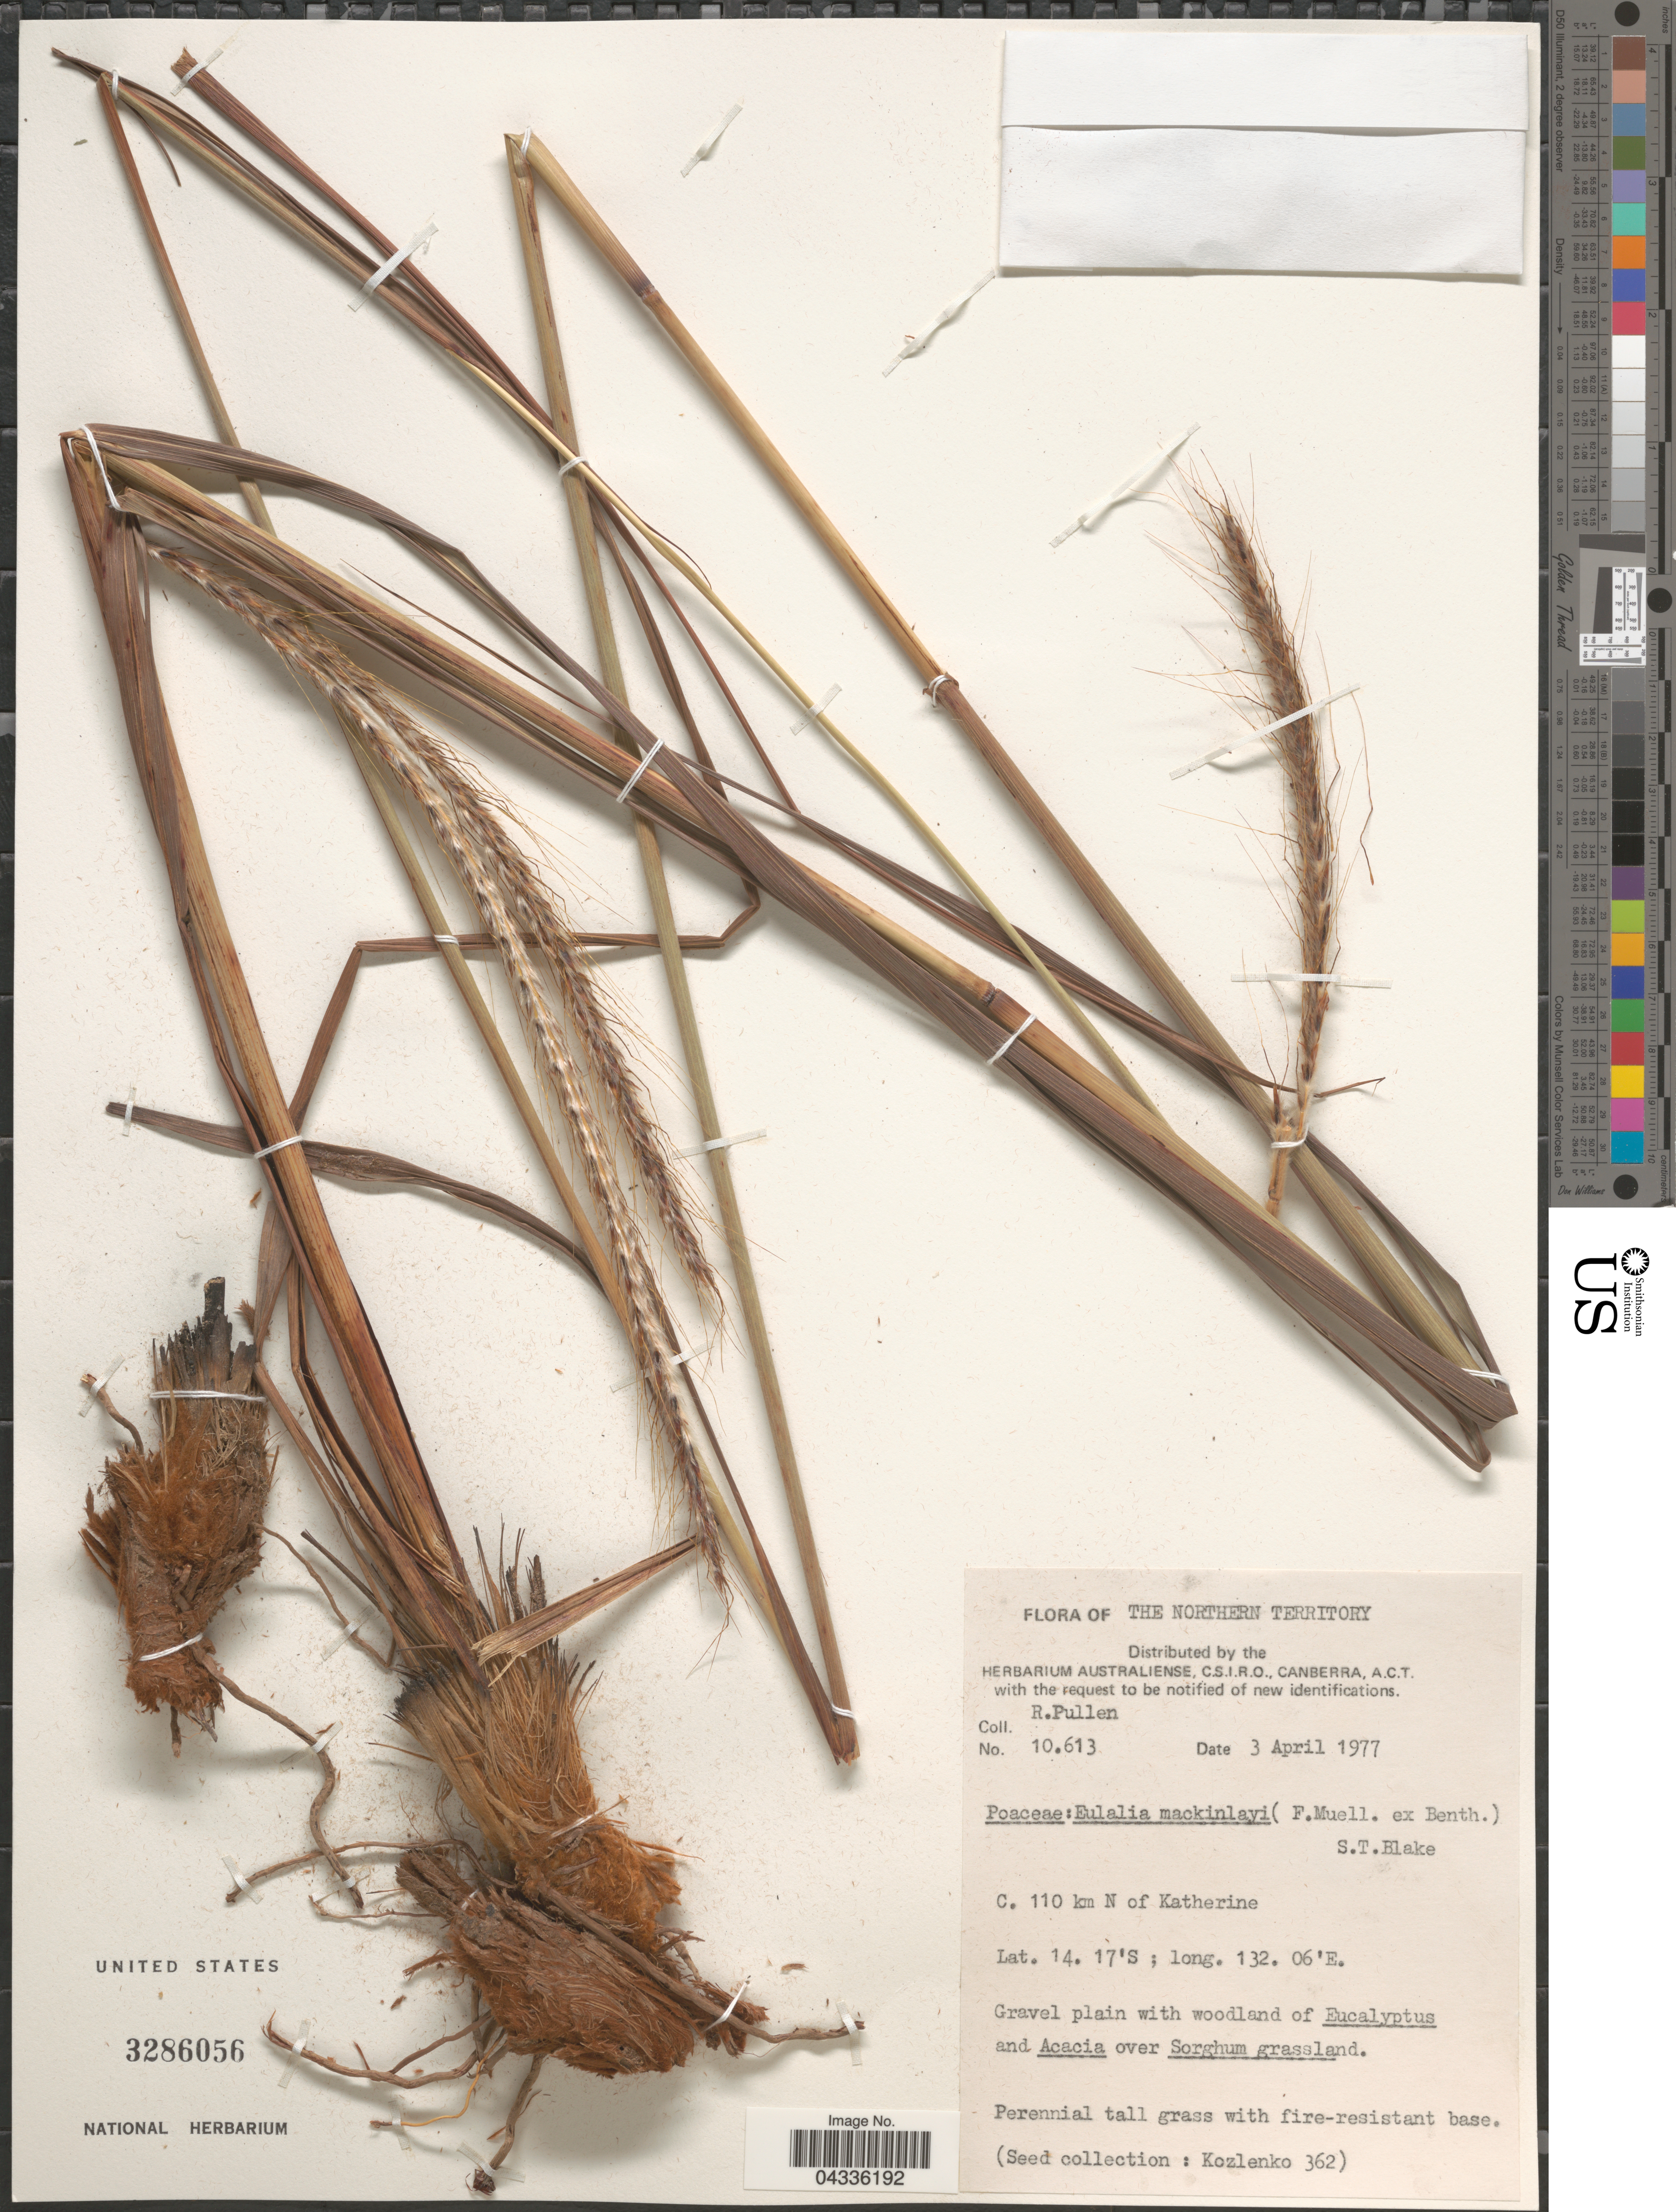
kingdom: Plantae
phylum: Tracheophyta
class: Liliopsida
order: Poales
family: Poaceae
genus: Eulalia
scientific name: Eulalia mackinlayi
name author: (F. Muell. ex Benth.) Kuntze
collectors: R. Pullen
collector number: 10613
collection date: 1977-04-03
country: Australia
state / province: Northern Territory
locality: C. 110 km N of Katherine.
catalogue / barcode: US 3286056